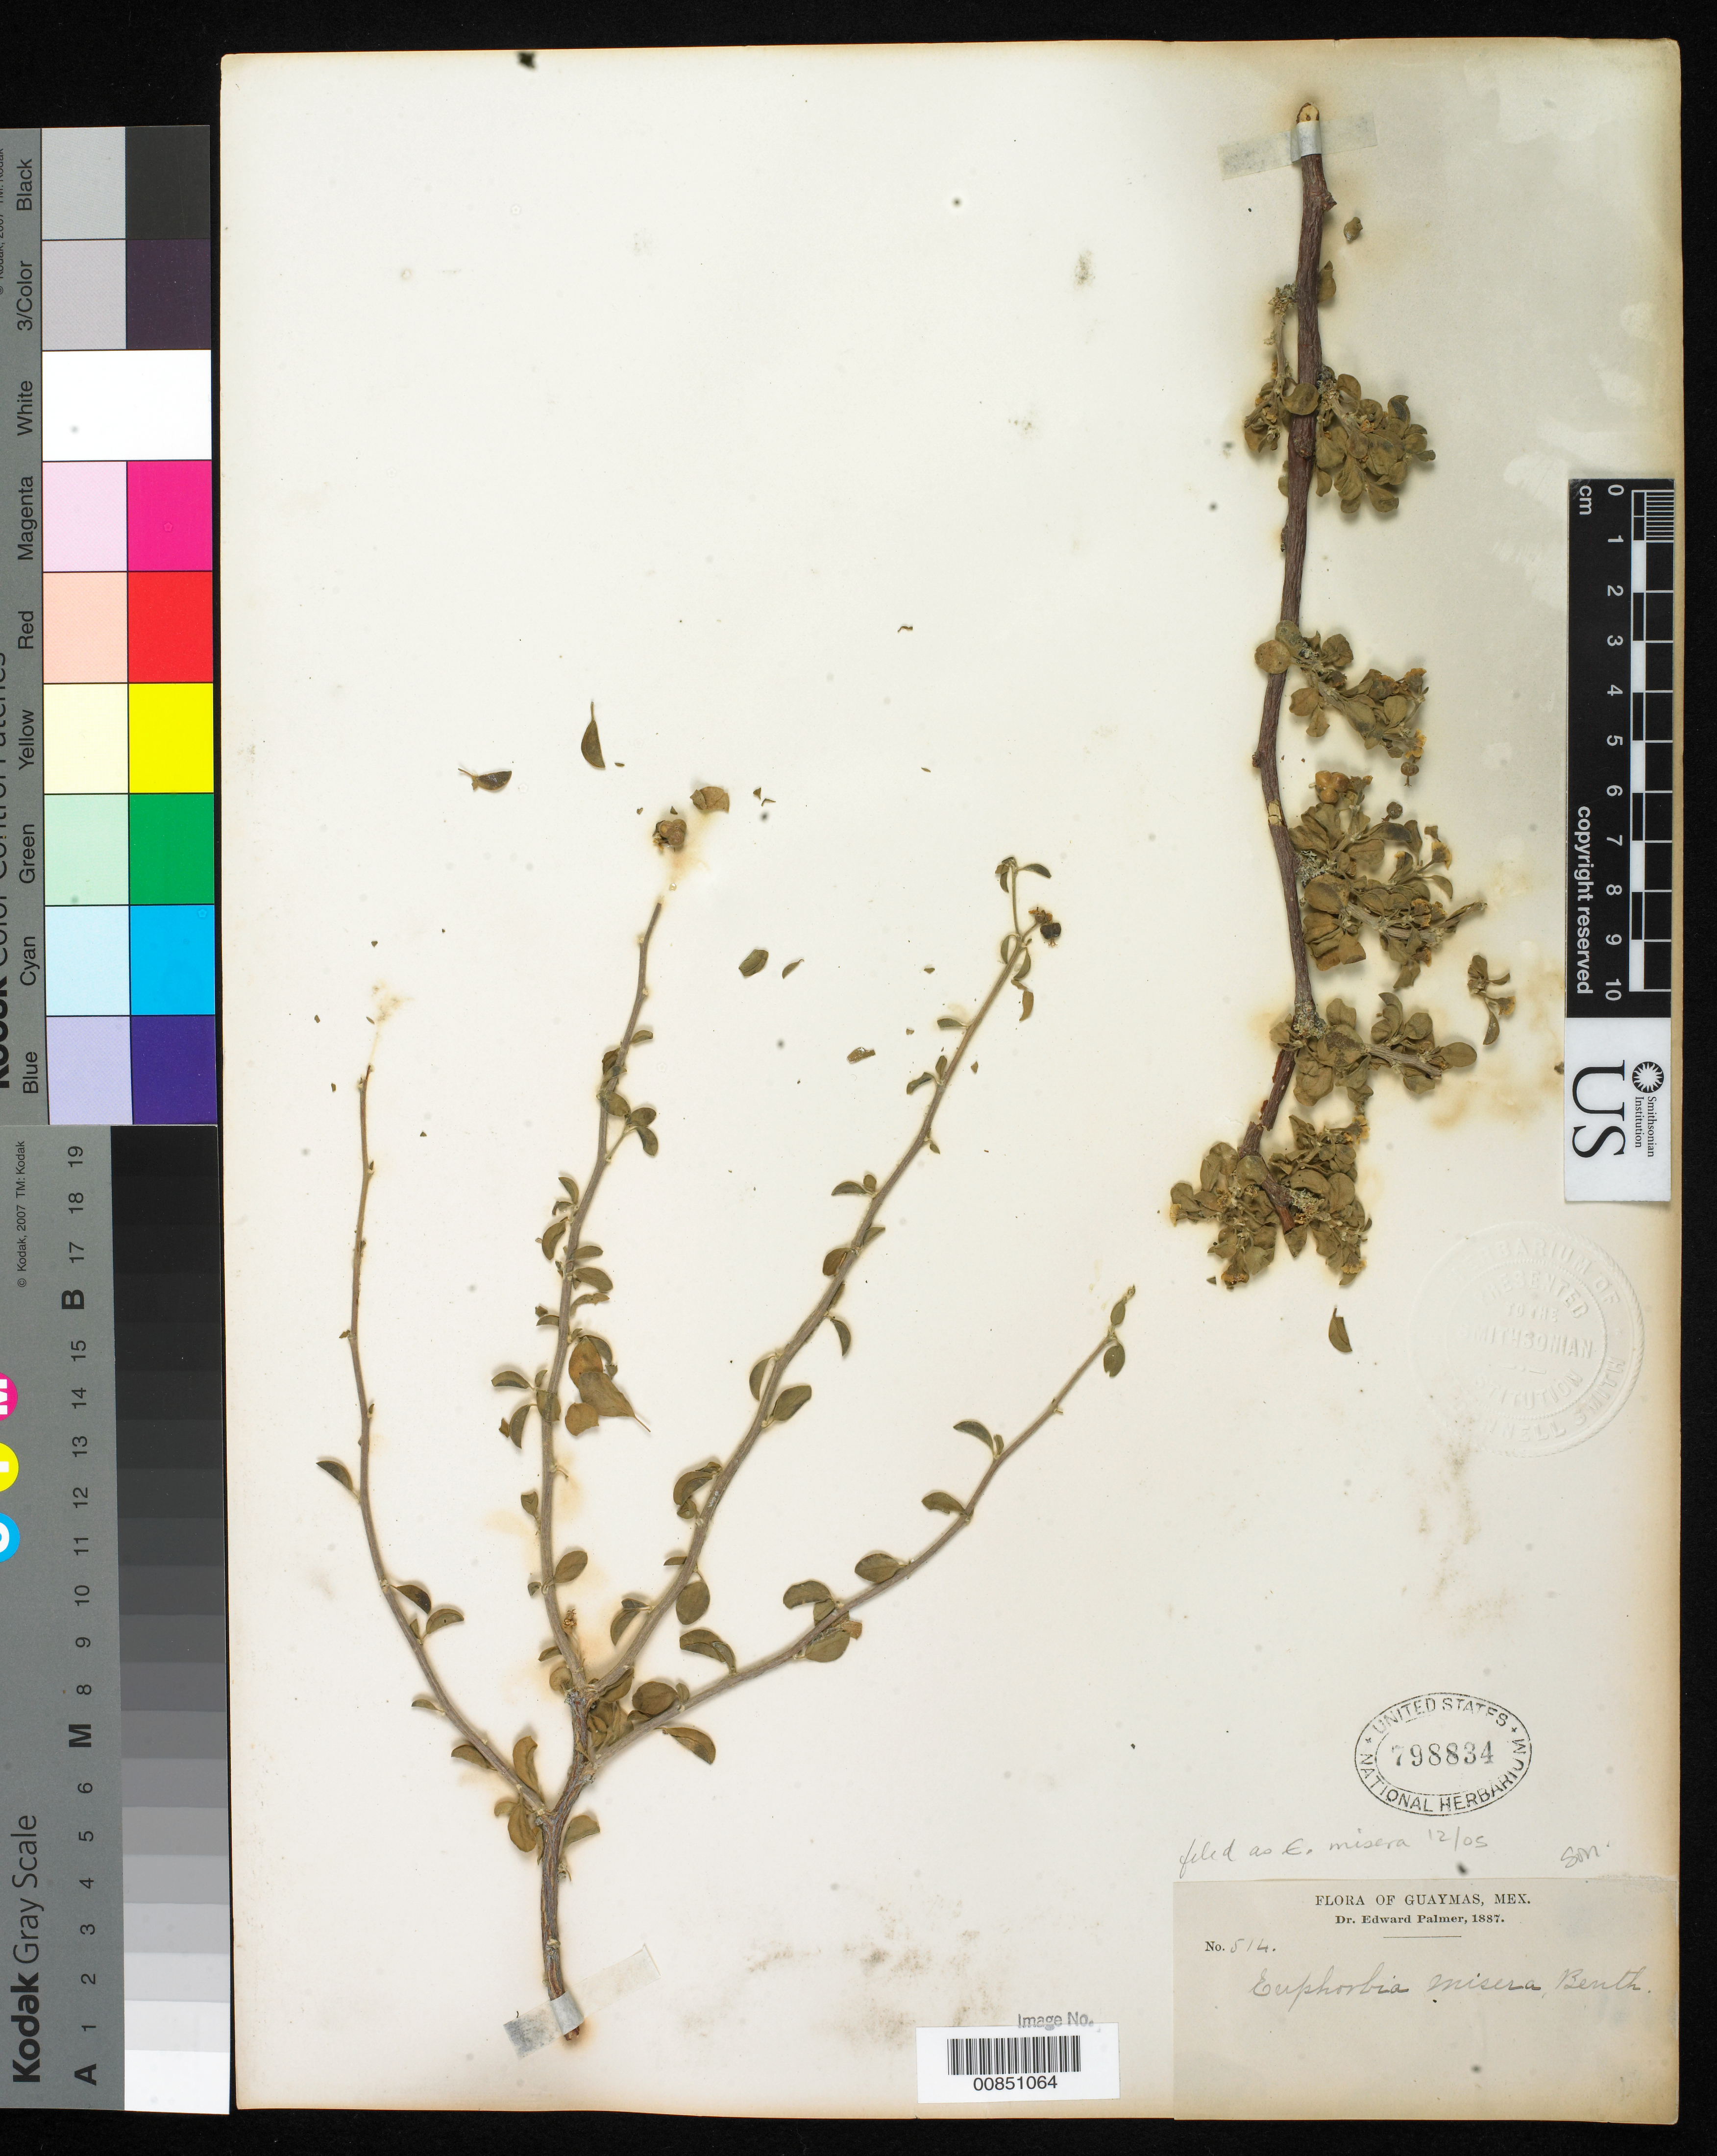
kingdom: Plantae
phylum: Tracheophyta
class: Magnoliopsida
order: Malpighiales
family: Euphorbiaceae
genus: Euphorbia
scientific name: Euphorbia misera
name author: Benth.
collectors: E. Palmer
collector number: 514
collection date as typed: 1887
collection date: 1887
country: Mexico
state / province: Sonora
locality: Guaymas, Sonora.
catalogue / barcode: US 798834